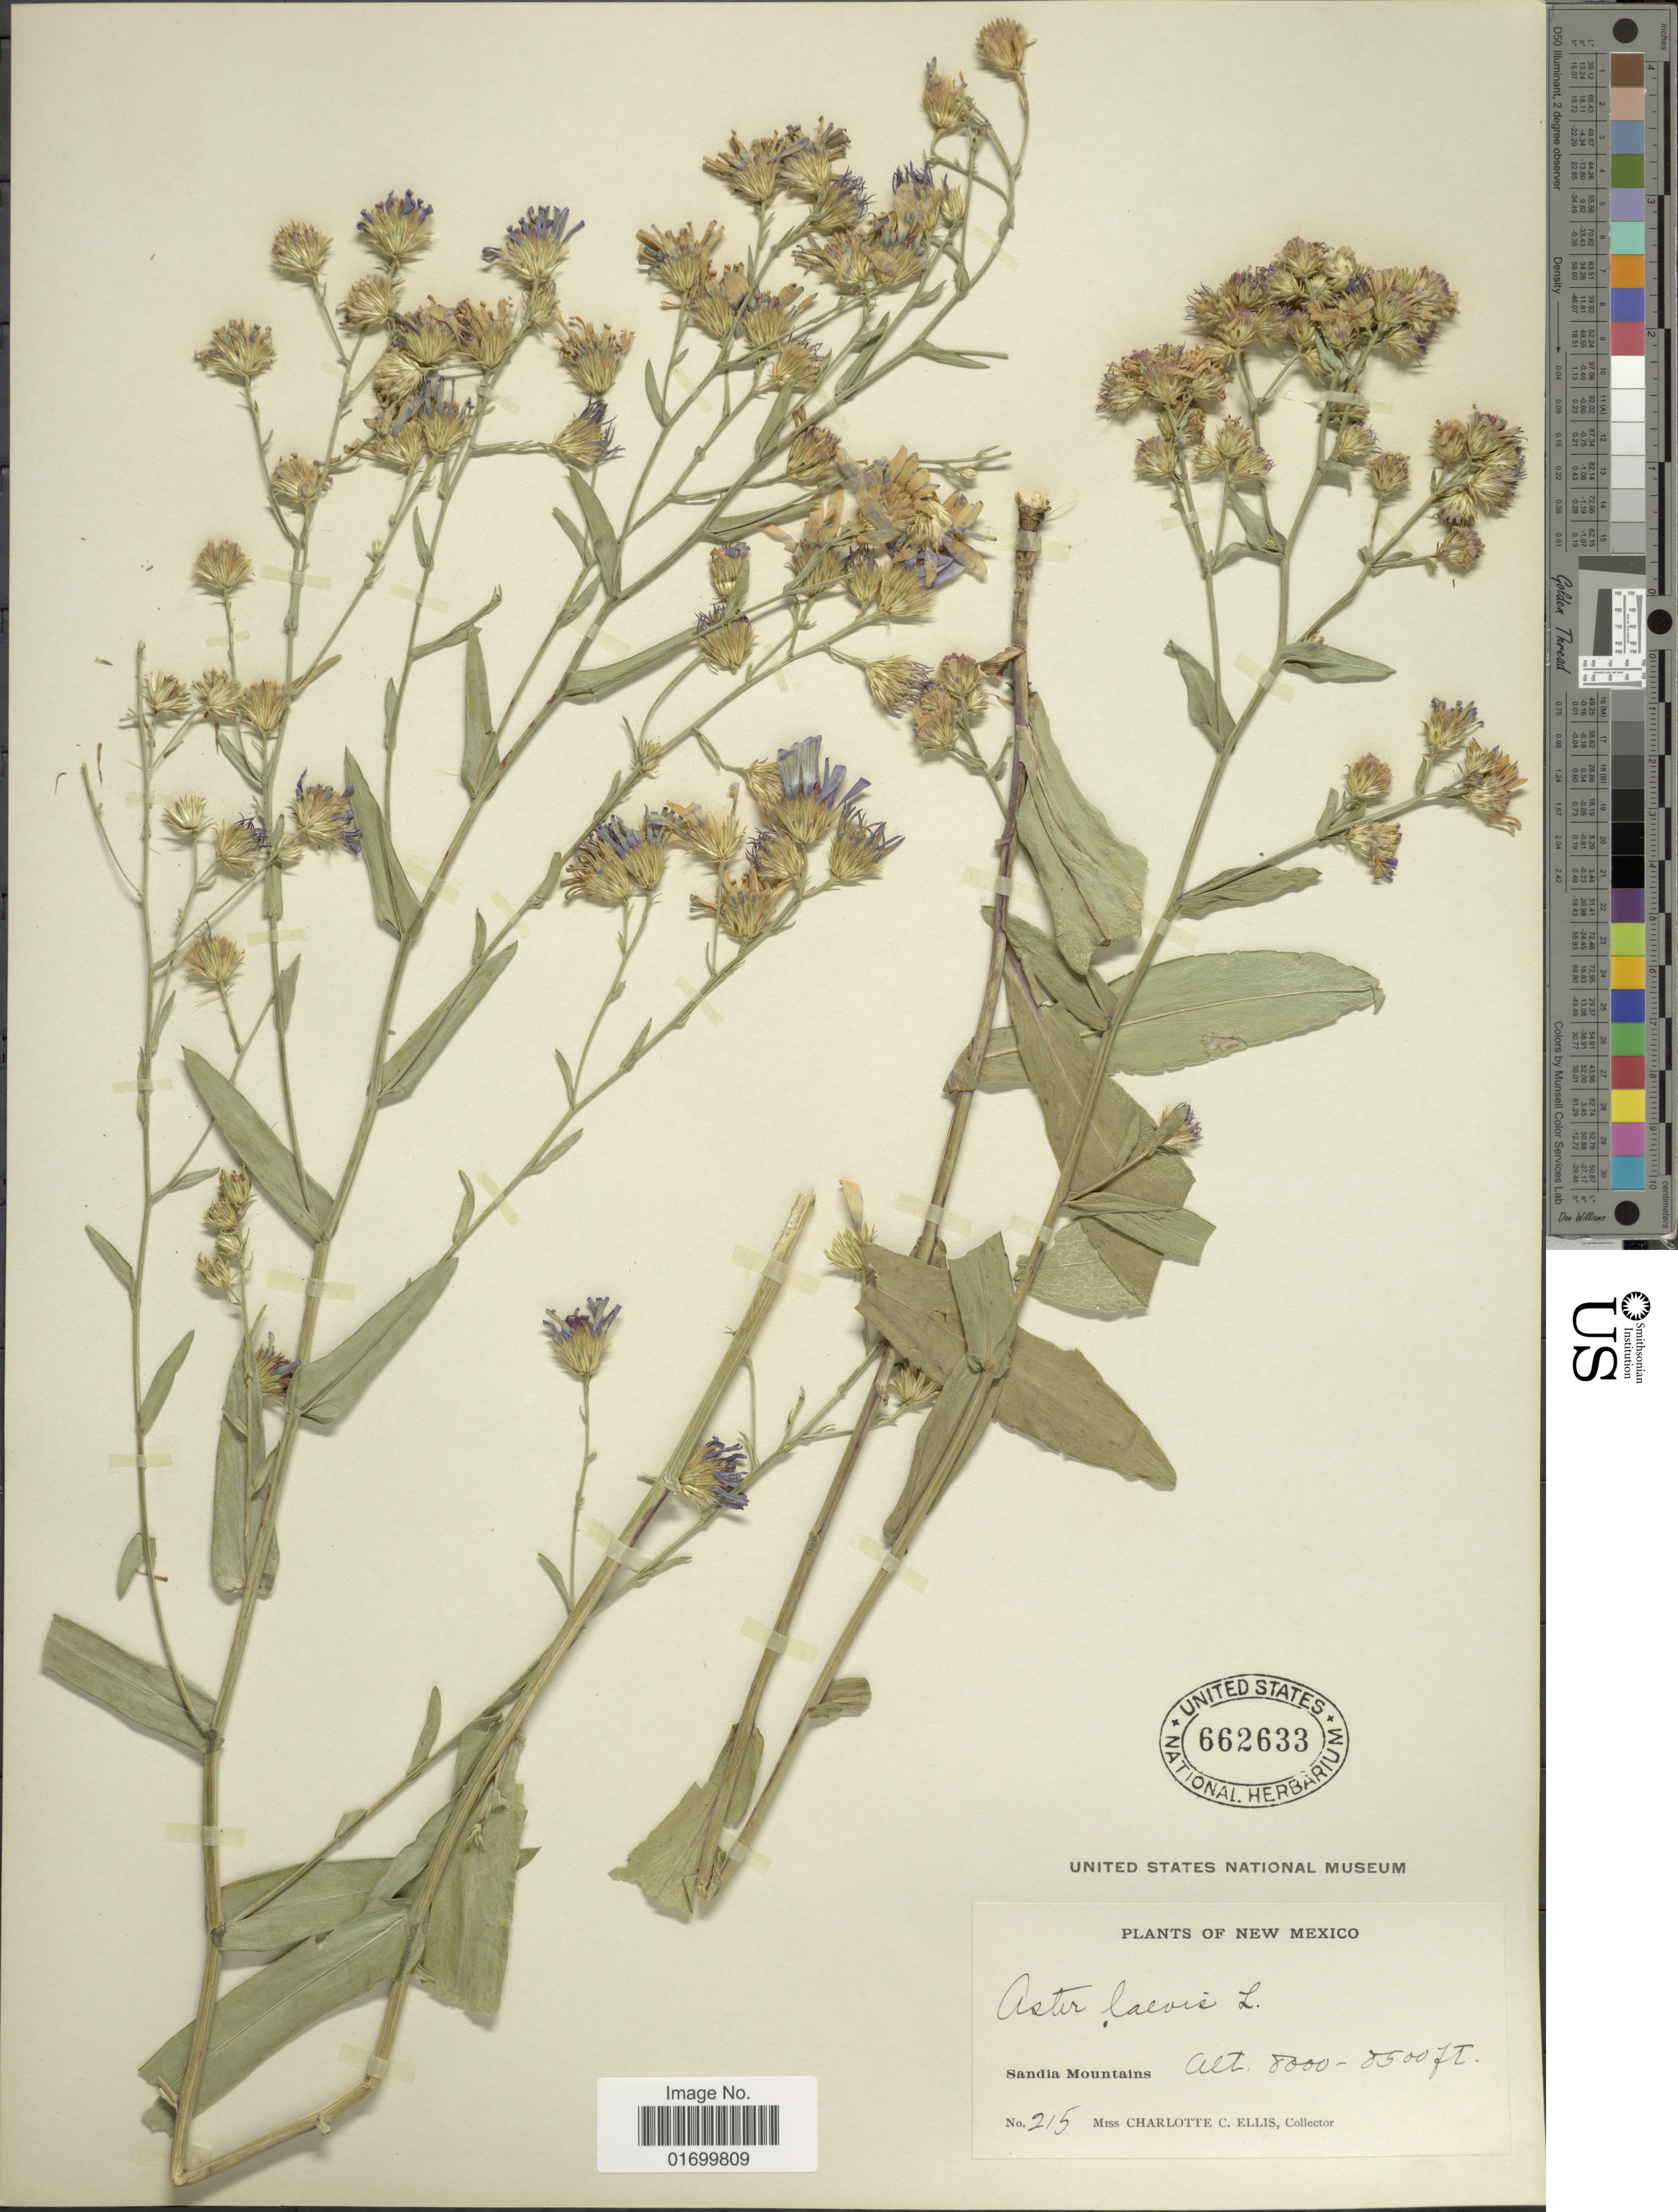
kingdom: Plantae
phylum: Tracheophyta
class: Magnoliopsida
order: Asterales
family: Asteraceae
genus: Symphyotrichum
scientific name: Symphyotrichum laeve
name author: (L.) Á. Löve & D. Löve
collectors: C. C. Ellis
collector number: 215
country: United States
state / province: New Mexico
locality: Sanida Mountains.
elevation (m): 2438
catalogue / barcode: US 662633